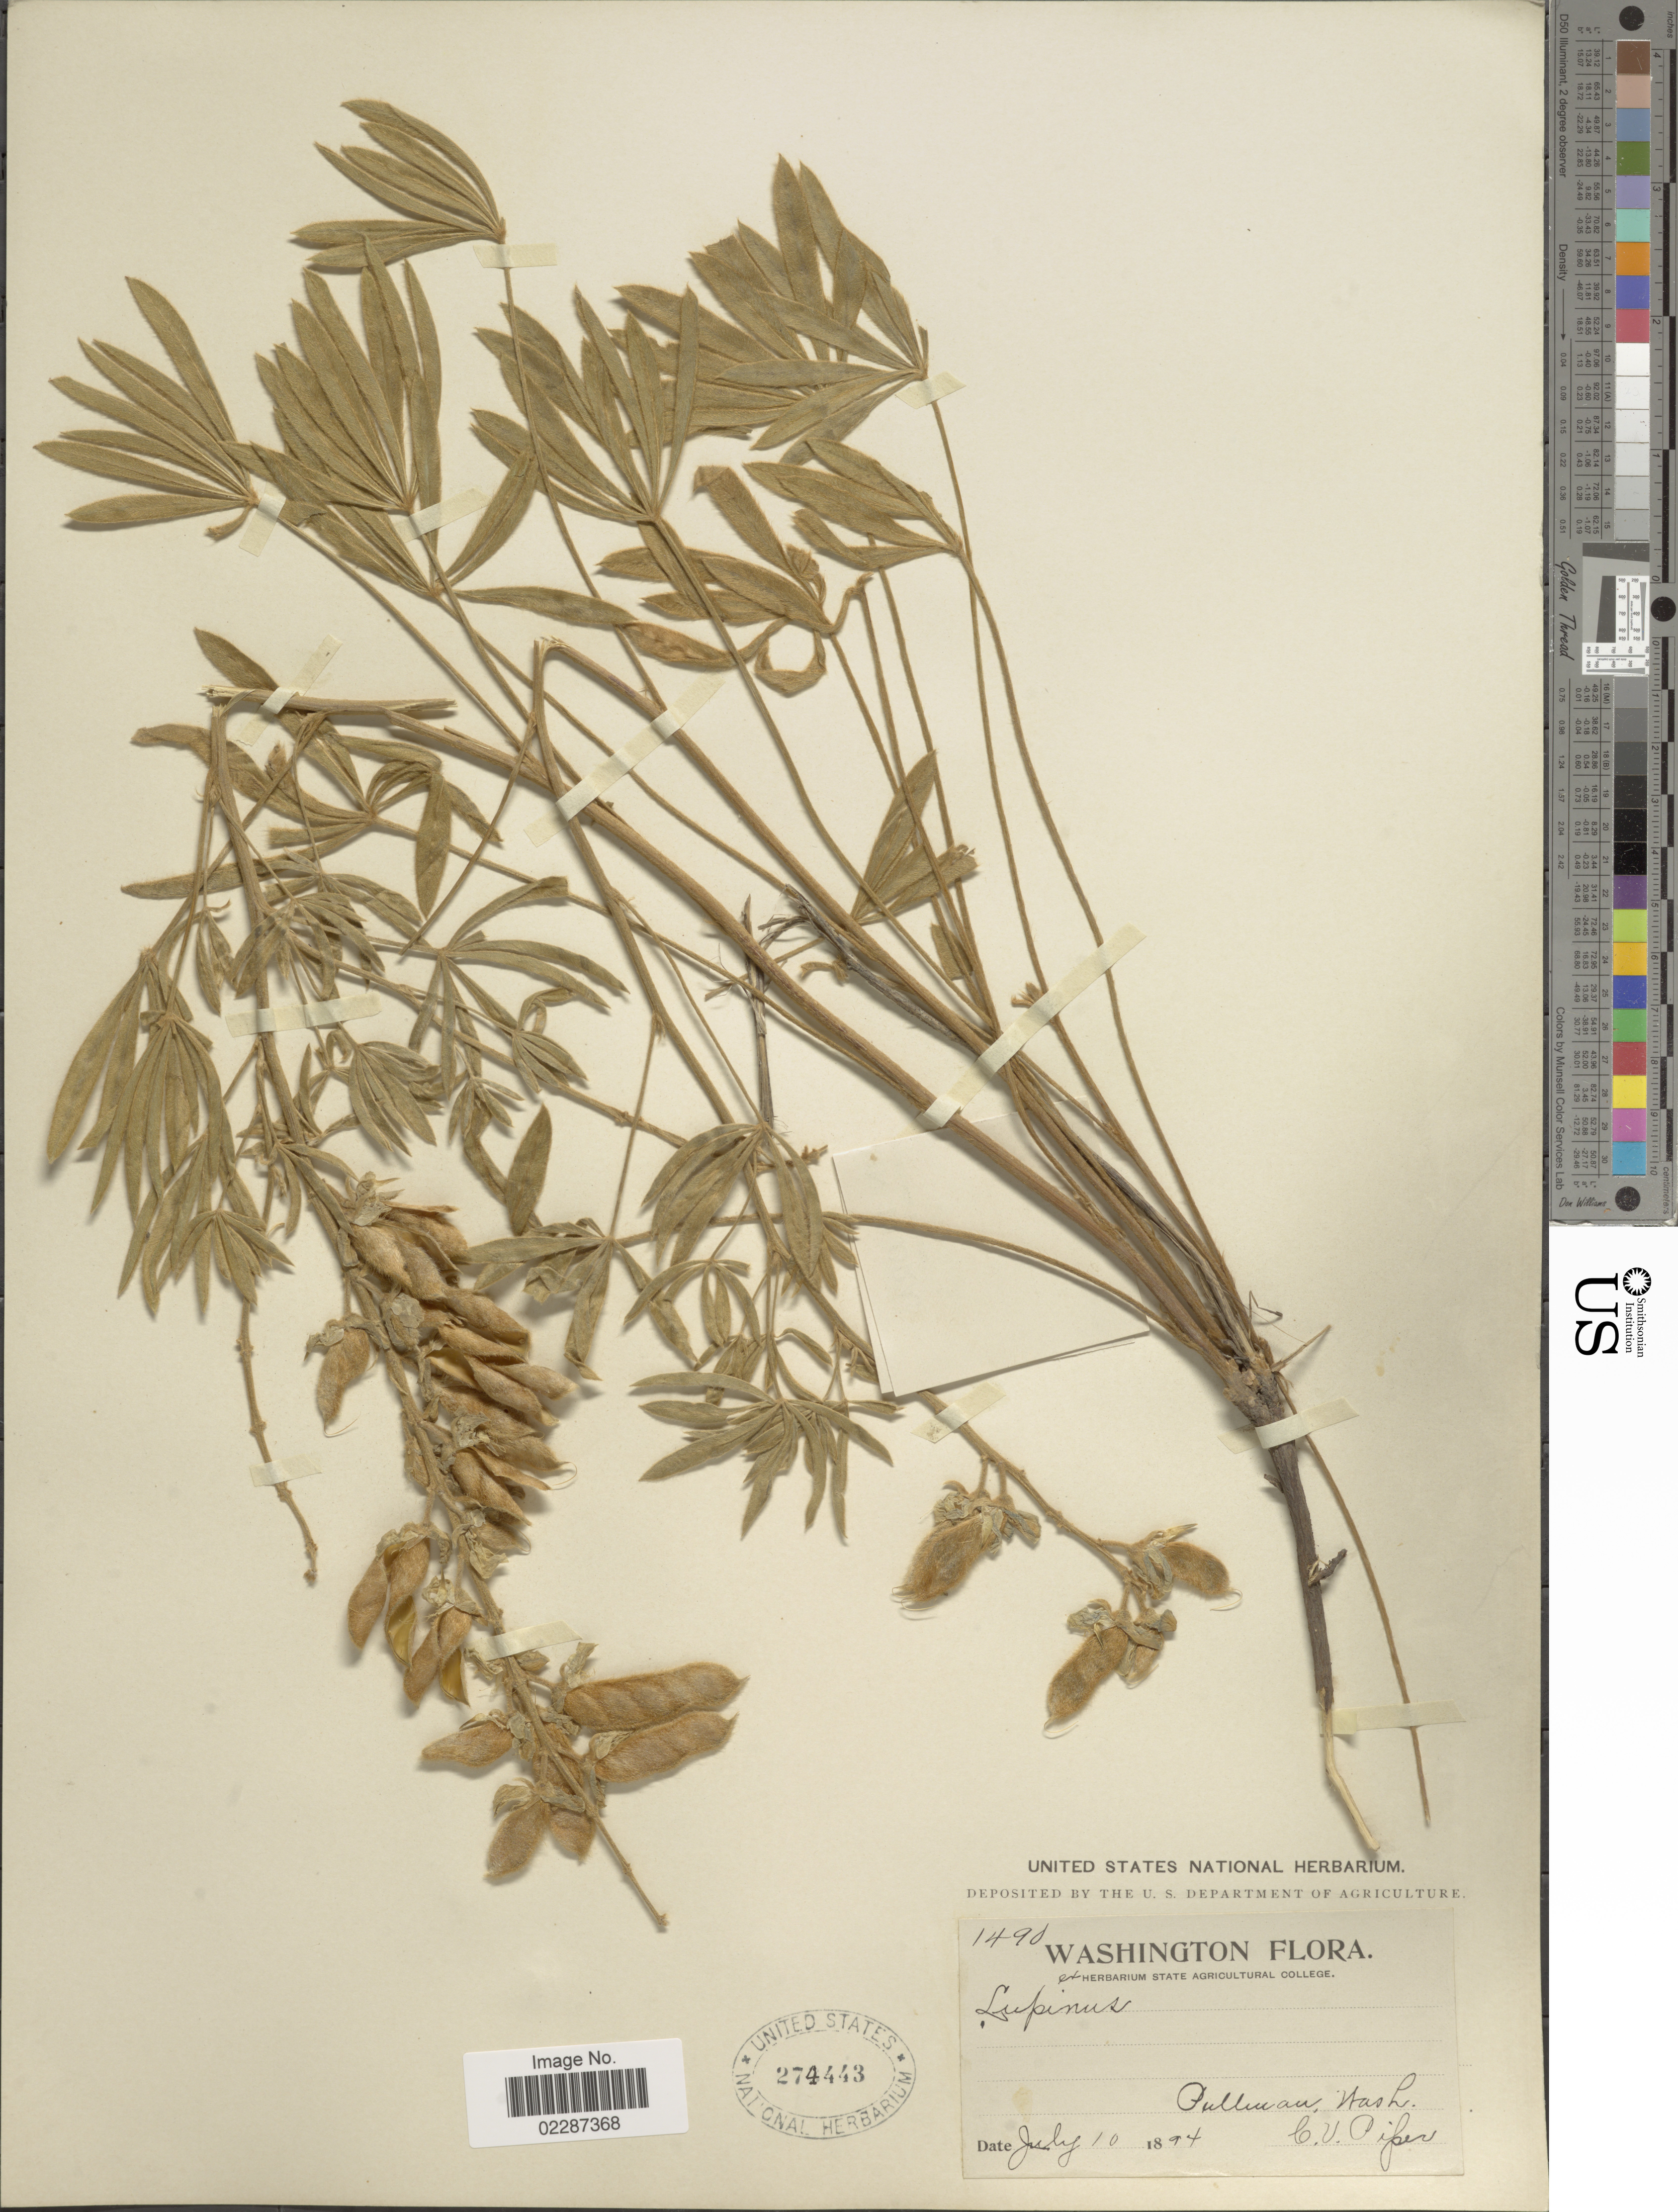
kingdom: Plantae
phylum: Tracheophyta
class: Magnoliopsida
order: Fabales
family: Fabaceae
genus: Lupinus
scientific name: Lupinus sericeus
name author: Pursh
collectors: C. V. Piper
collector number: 1490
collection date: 1894-07-10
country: United States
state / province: Washington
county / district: Whitman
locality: Pullman, Wash.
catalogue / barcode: US 274443